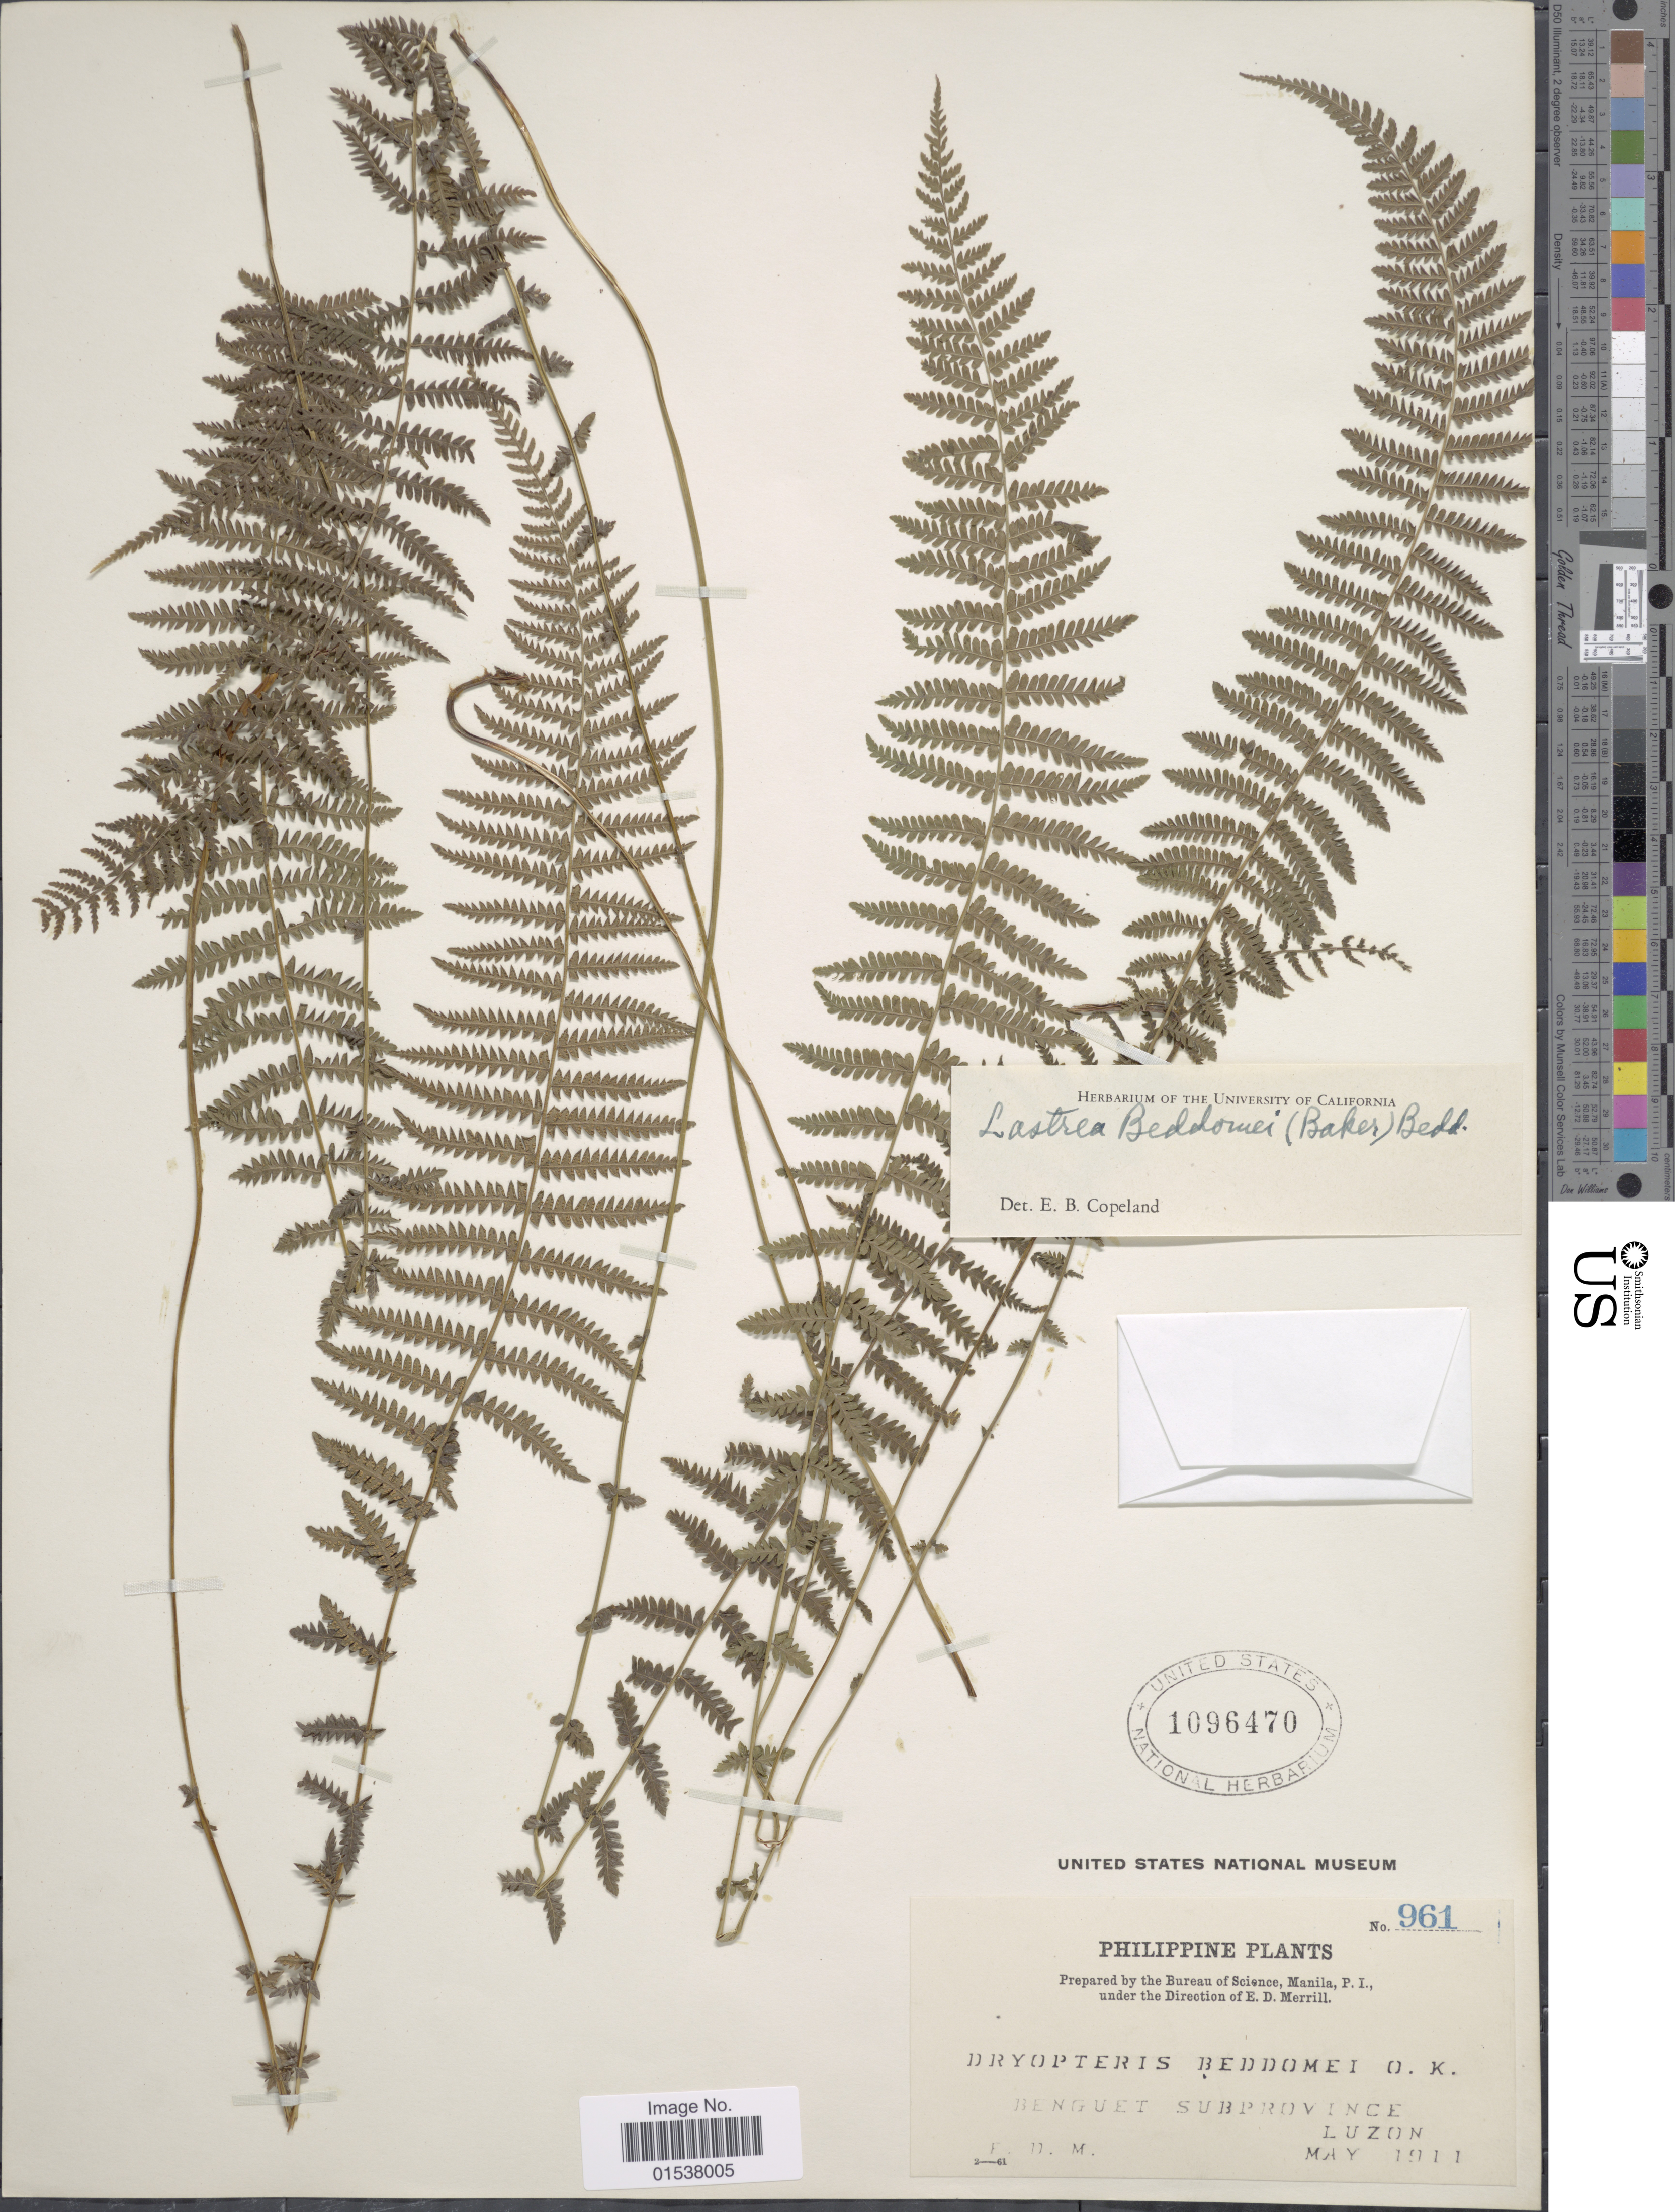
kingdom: Plantae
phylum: Tracheophyta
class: Polypodiopsida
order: Polypodiales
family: Thelypteridaceae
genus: Parathelypteris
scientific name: Parathelypteris beddomei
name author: (Baker) Ching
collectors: E. D. Merrill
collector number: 961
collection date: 1911-05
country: Philippines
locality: Benguet Subprovince, Luzon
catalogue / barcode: US 1096470